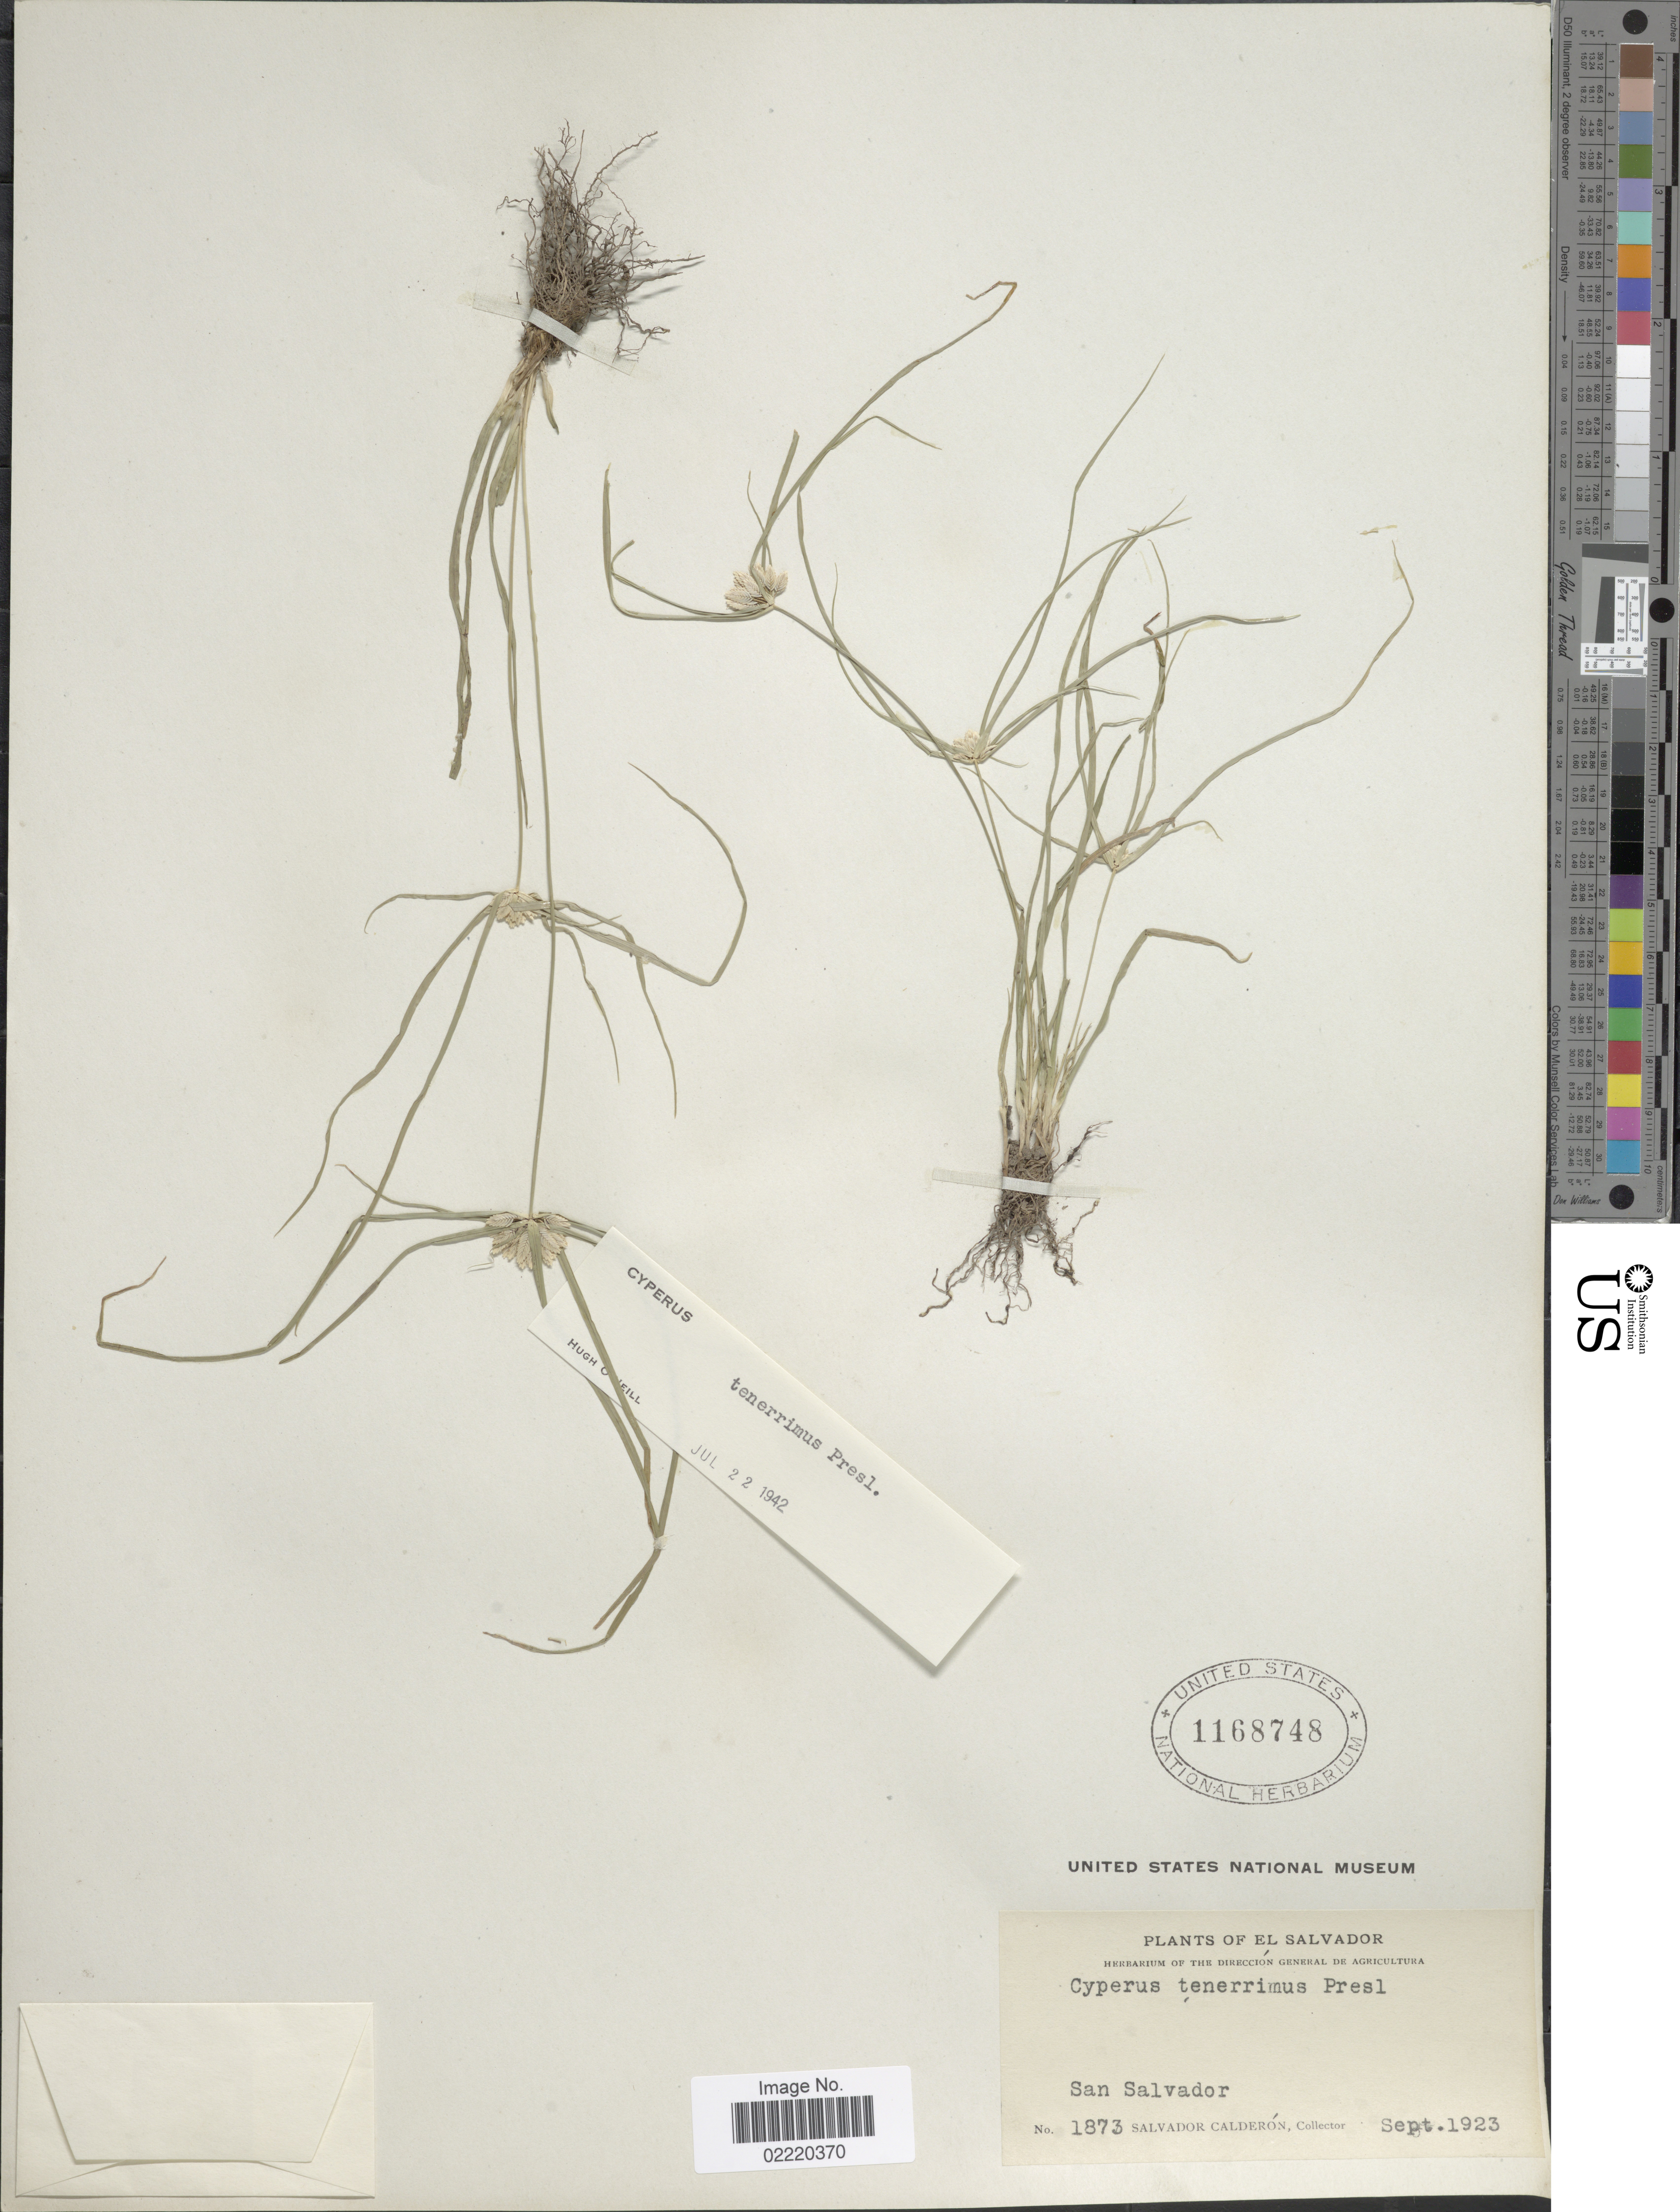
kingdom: Plantae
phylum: Tracheophyta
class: Liliopsida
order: Poales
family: Cyperaceae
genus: Cyperus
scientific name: Cyperus tenerrimus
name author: J. Presl & C. Presl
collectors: S. Calderón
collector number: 1873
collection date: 1923-09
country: El Salvador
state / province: San Salvador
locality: San Salvador.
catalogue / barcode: US 1168748